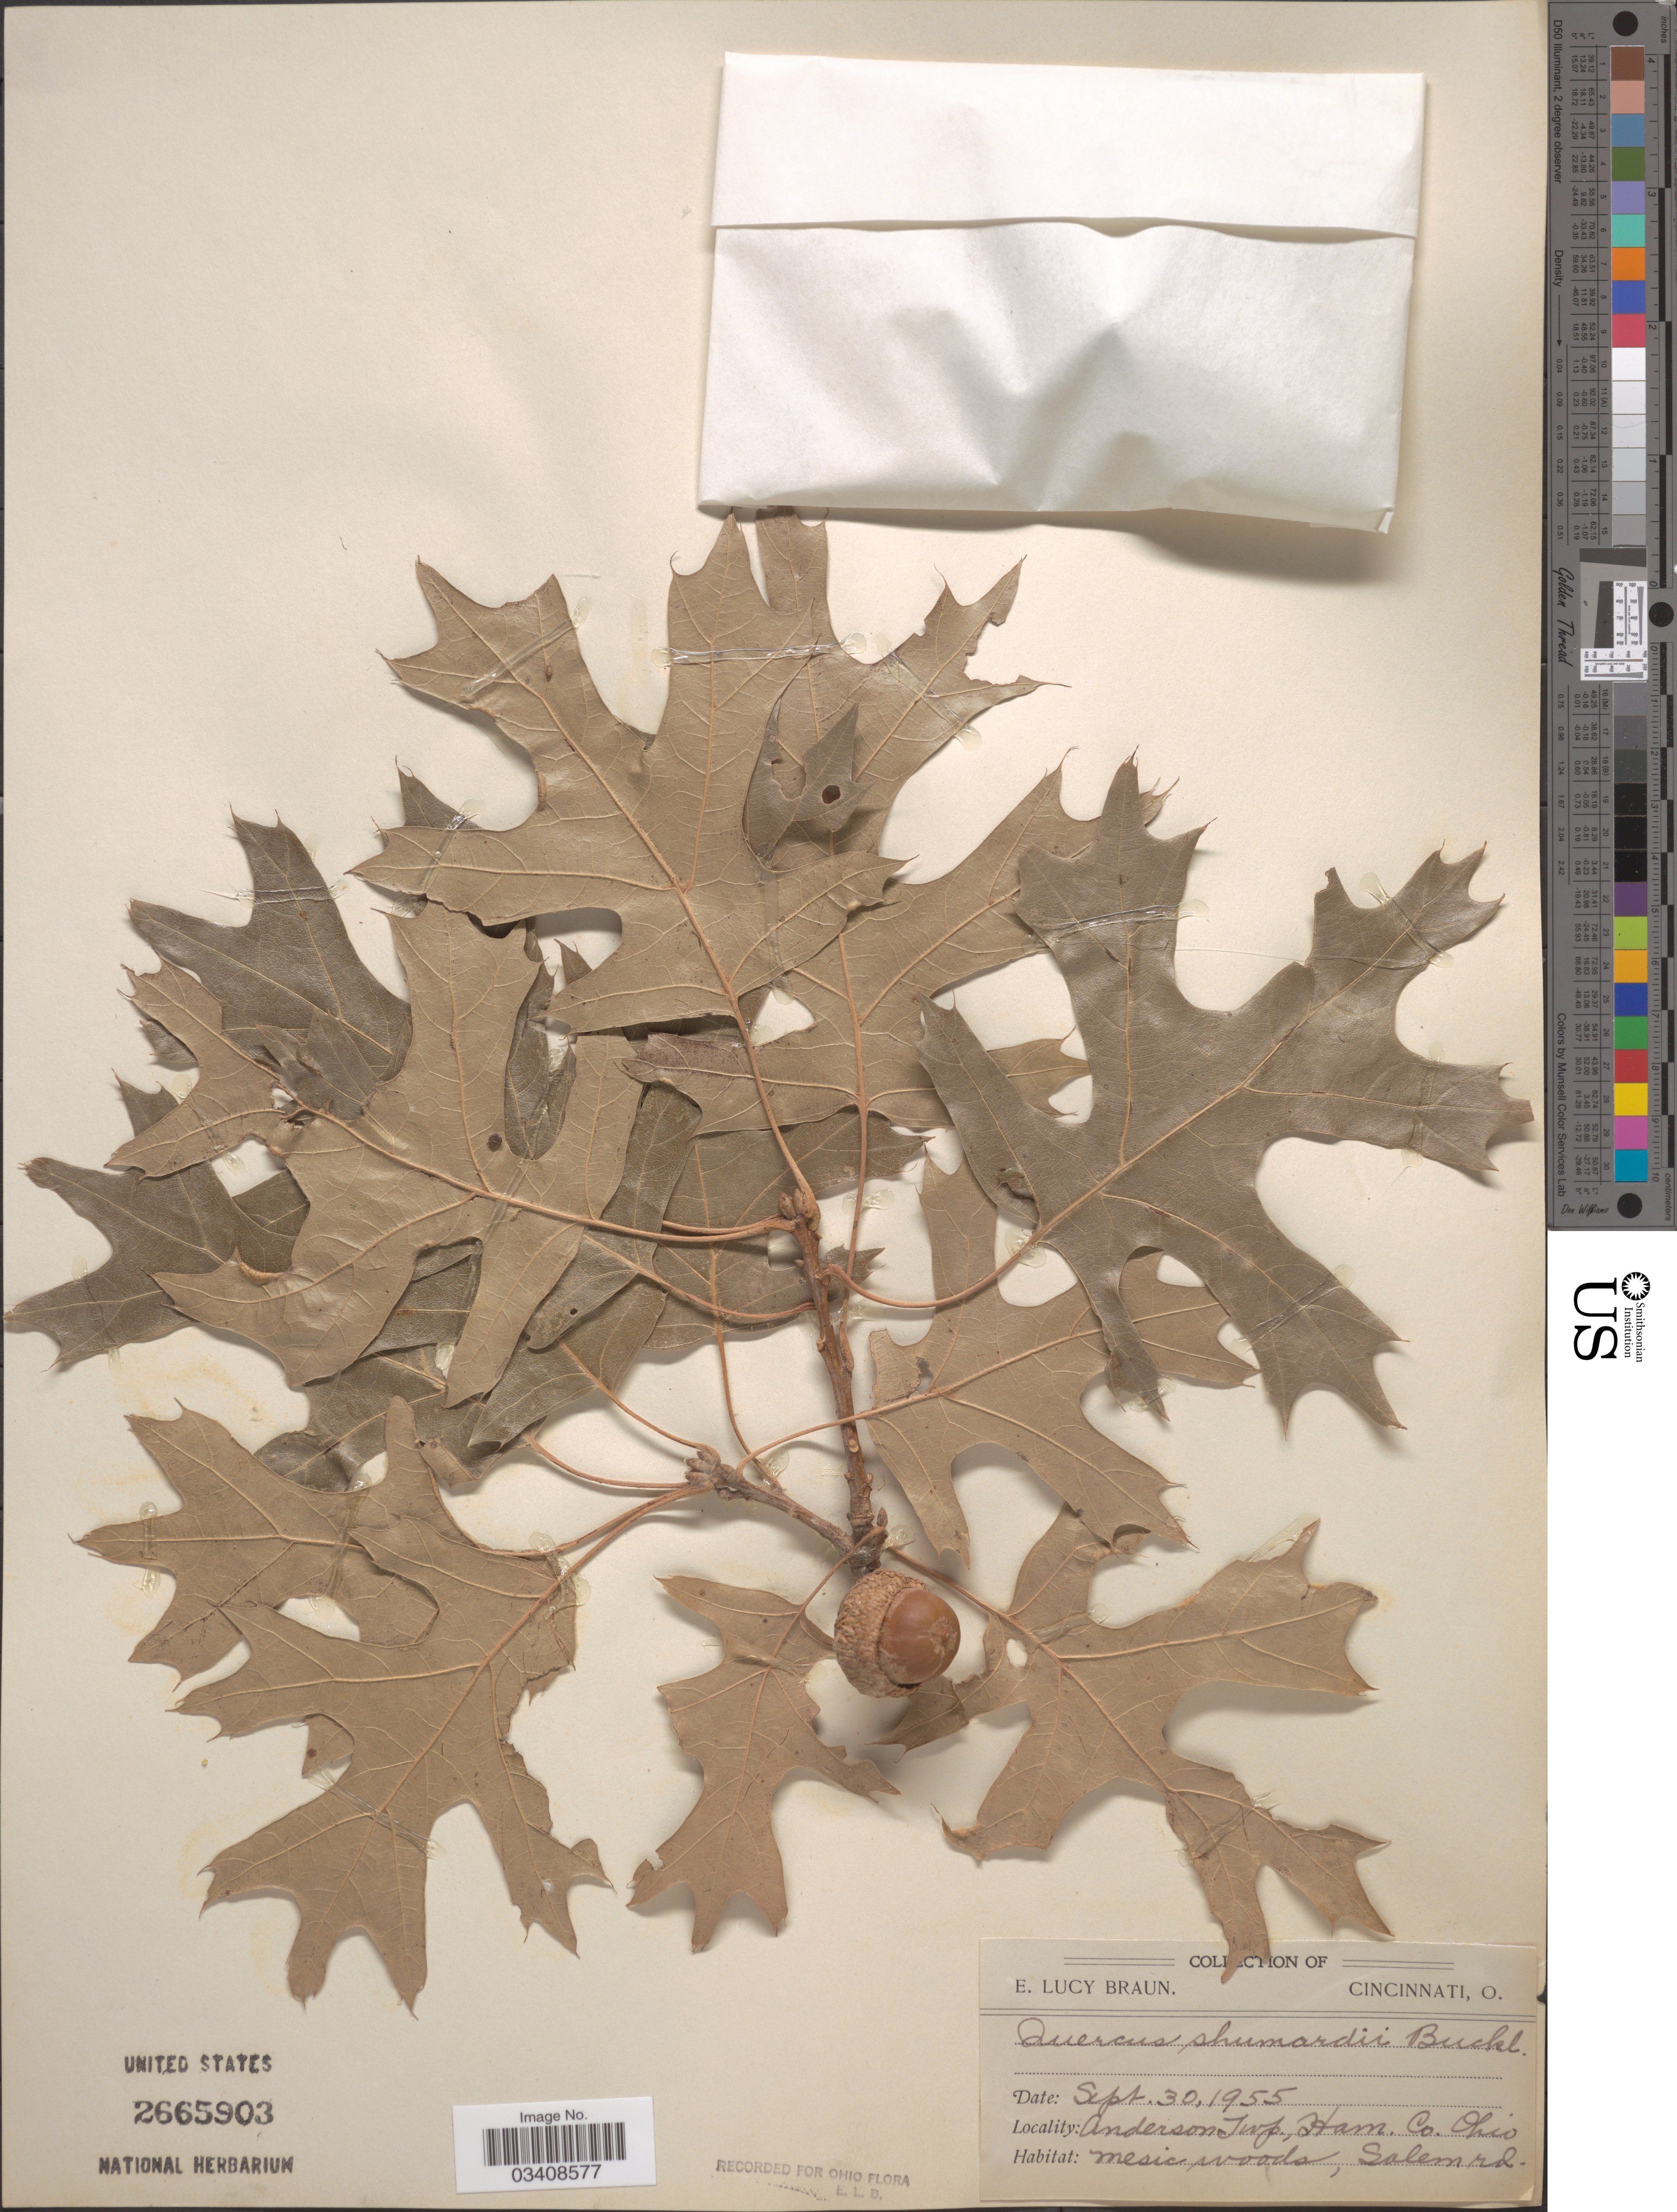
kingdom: Plantae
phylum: Tracheophyta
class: Magnoliopsida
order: Fagales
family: Fagaceae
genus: Quercus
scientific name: Quercus shumardii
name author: Buckley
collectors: E. L. Braun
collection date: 1955-09-30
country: United States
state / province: Ohio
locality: Anderson Twp., Ham. Co. Salem rd.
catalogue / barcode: US 2665903